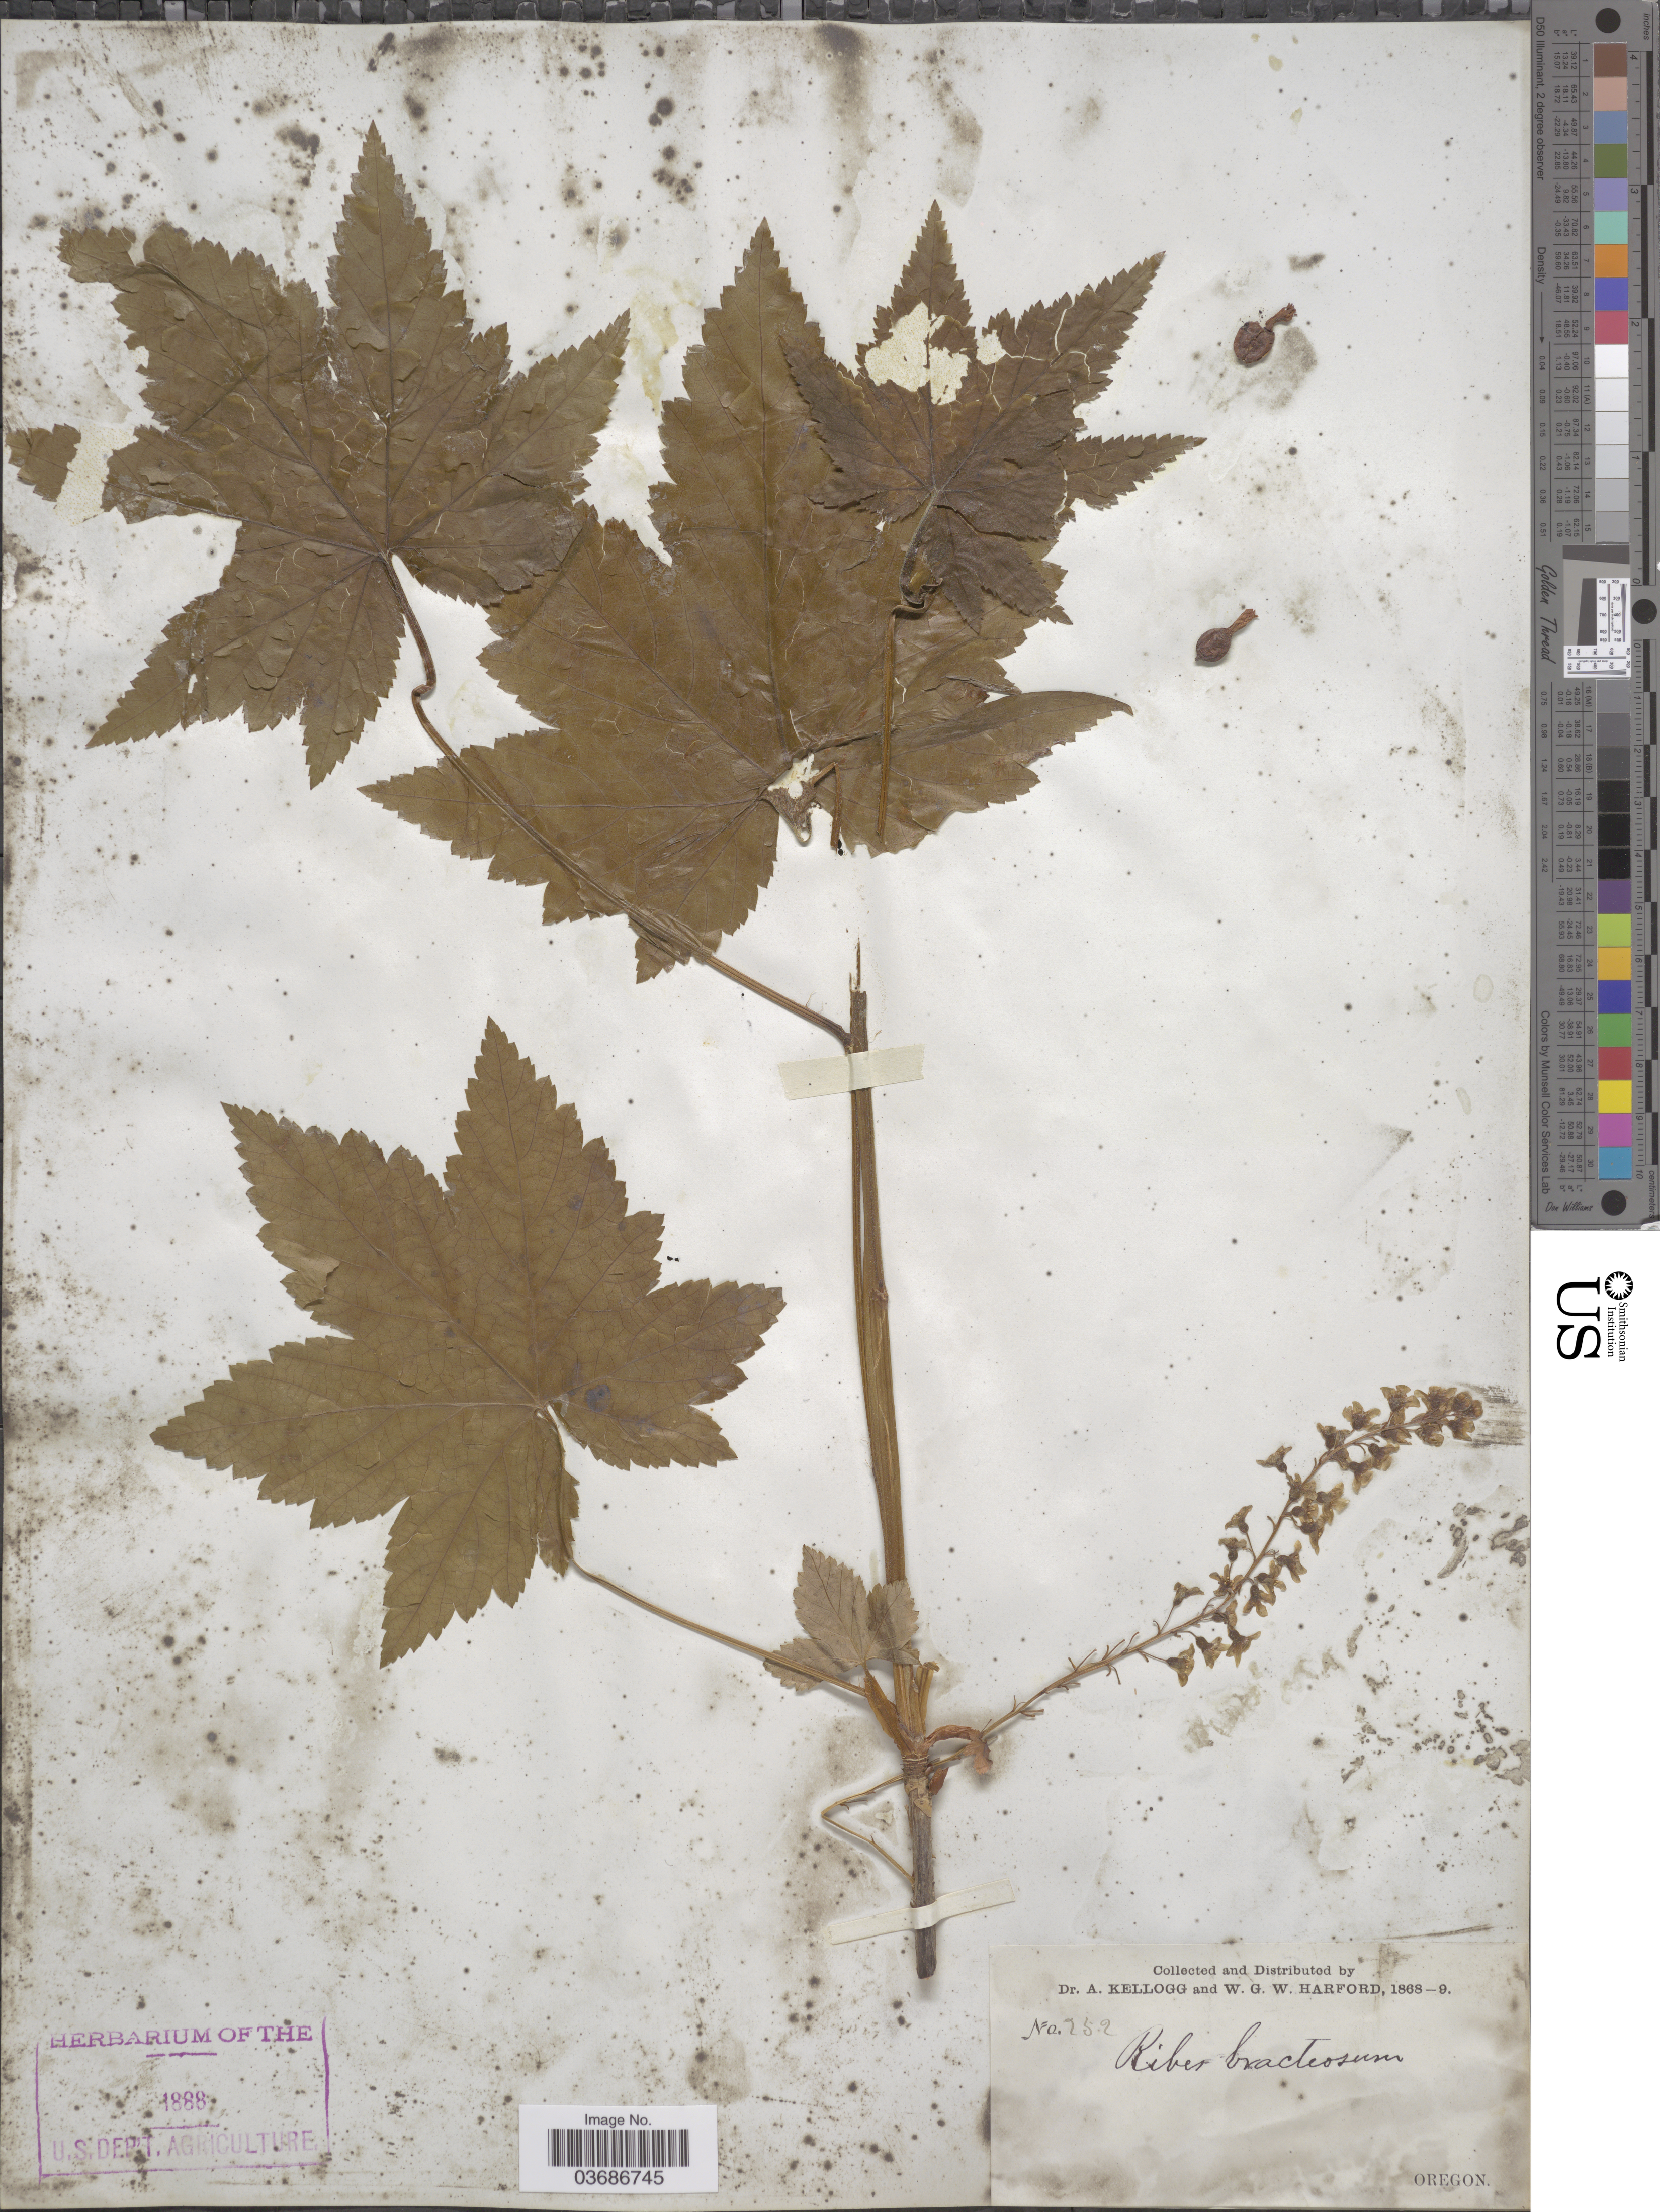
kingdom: Plantae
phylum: Tracheophyta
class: Magnoliopsida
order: Saxifragales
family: Grossulariaceae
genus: Ribes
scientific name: Ribes bracteosum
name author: Douglas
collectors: A. Kellogg & W. G. W. Harford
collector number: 252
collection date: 1868/1869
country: United States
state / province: Oregon